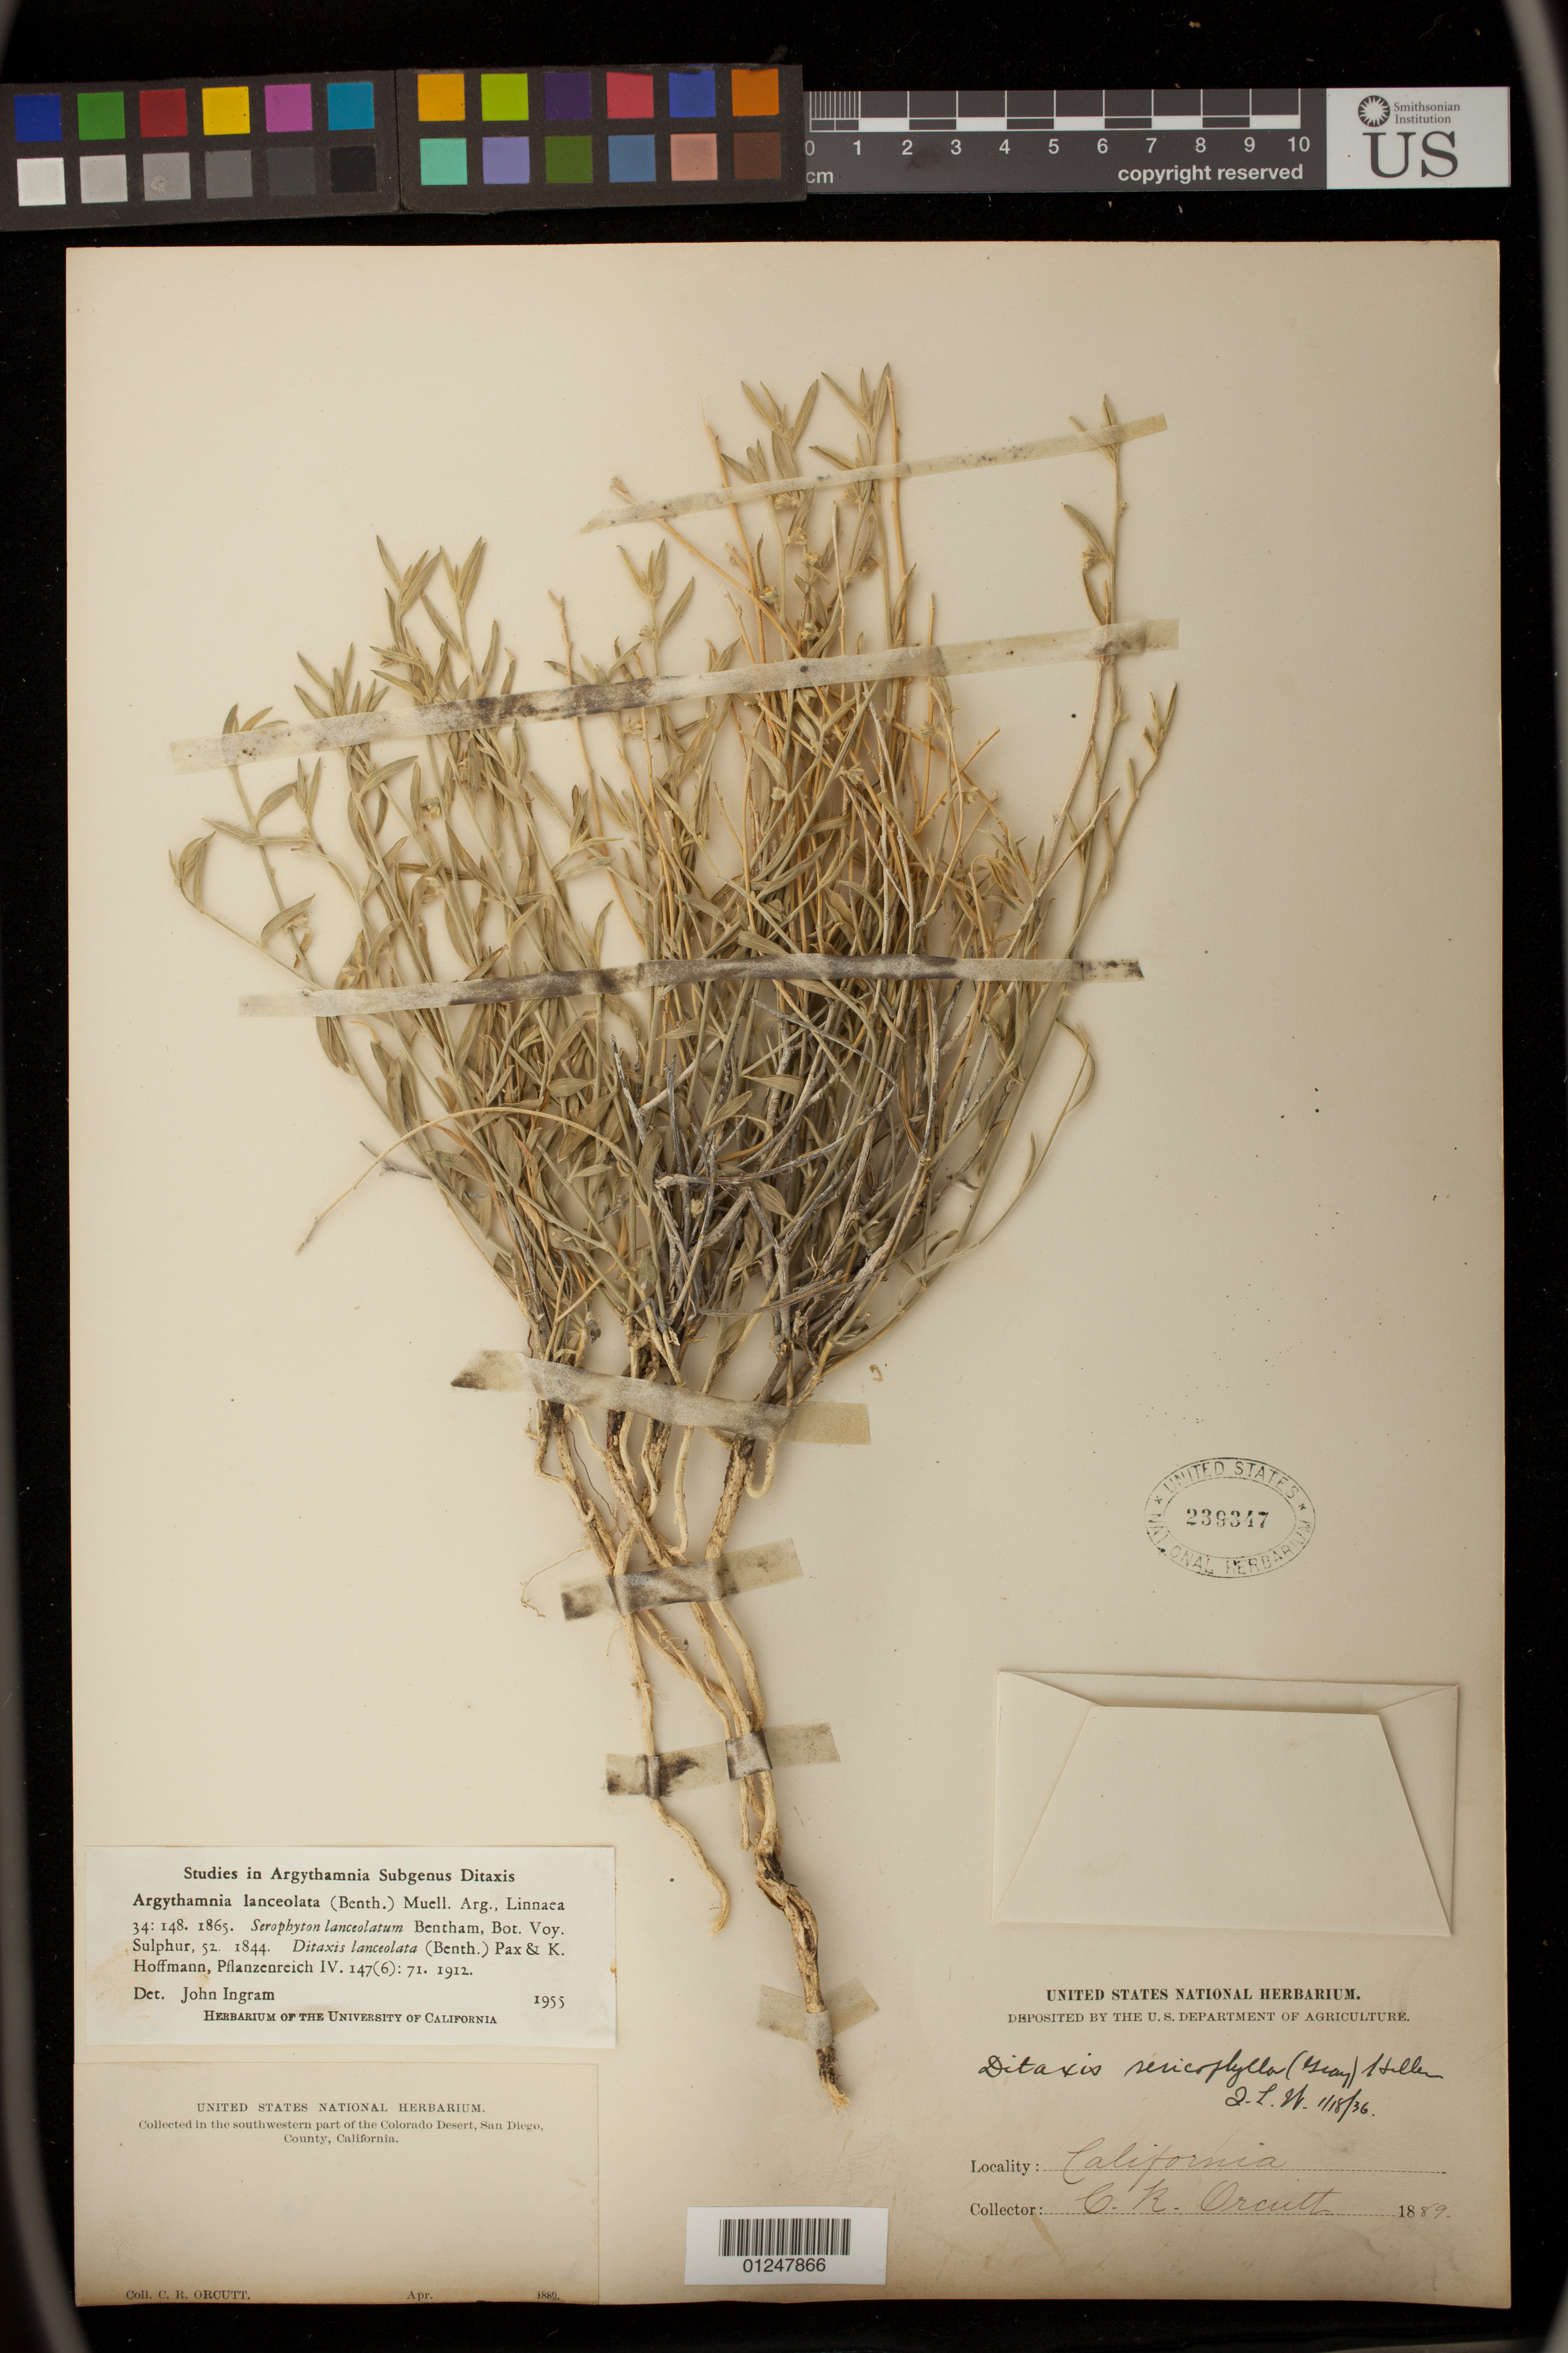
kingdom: Plantae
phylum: Tracheophyta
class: Magnoliopsida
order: Malpighiales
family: Euphorbiaceae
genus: Argythamnia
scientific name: Argythamnia lanceolata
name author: (Benth.) Müll. Arg.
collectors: C. R. Orcutt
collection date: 1889-04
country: United States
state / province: California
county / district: San Diego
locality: southwestern part of the Colorado Desert, San Diego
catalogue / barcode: US 239347